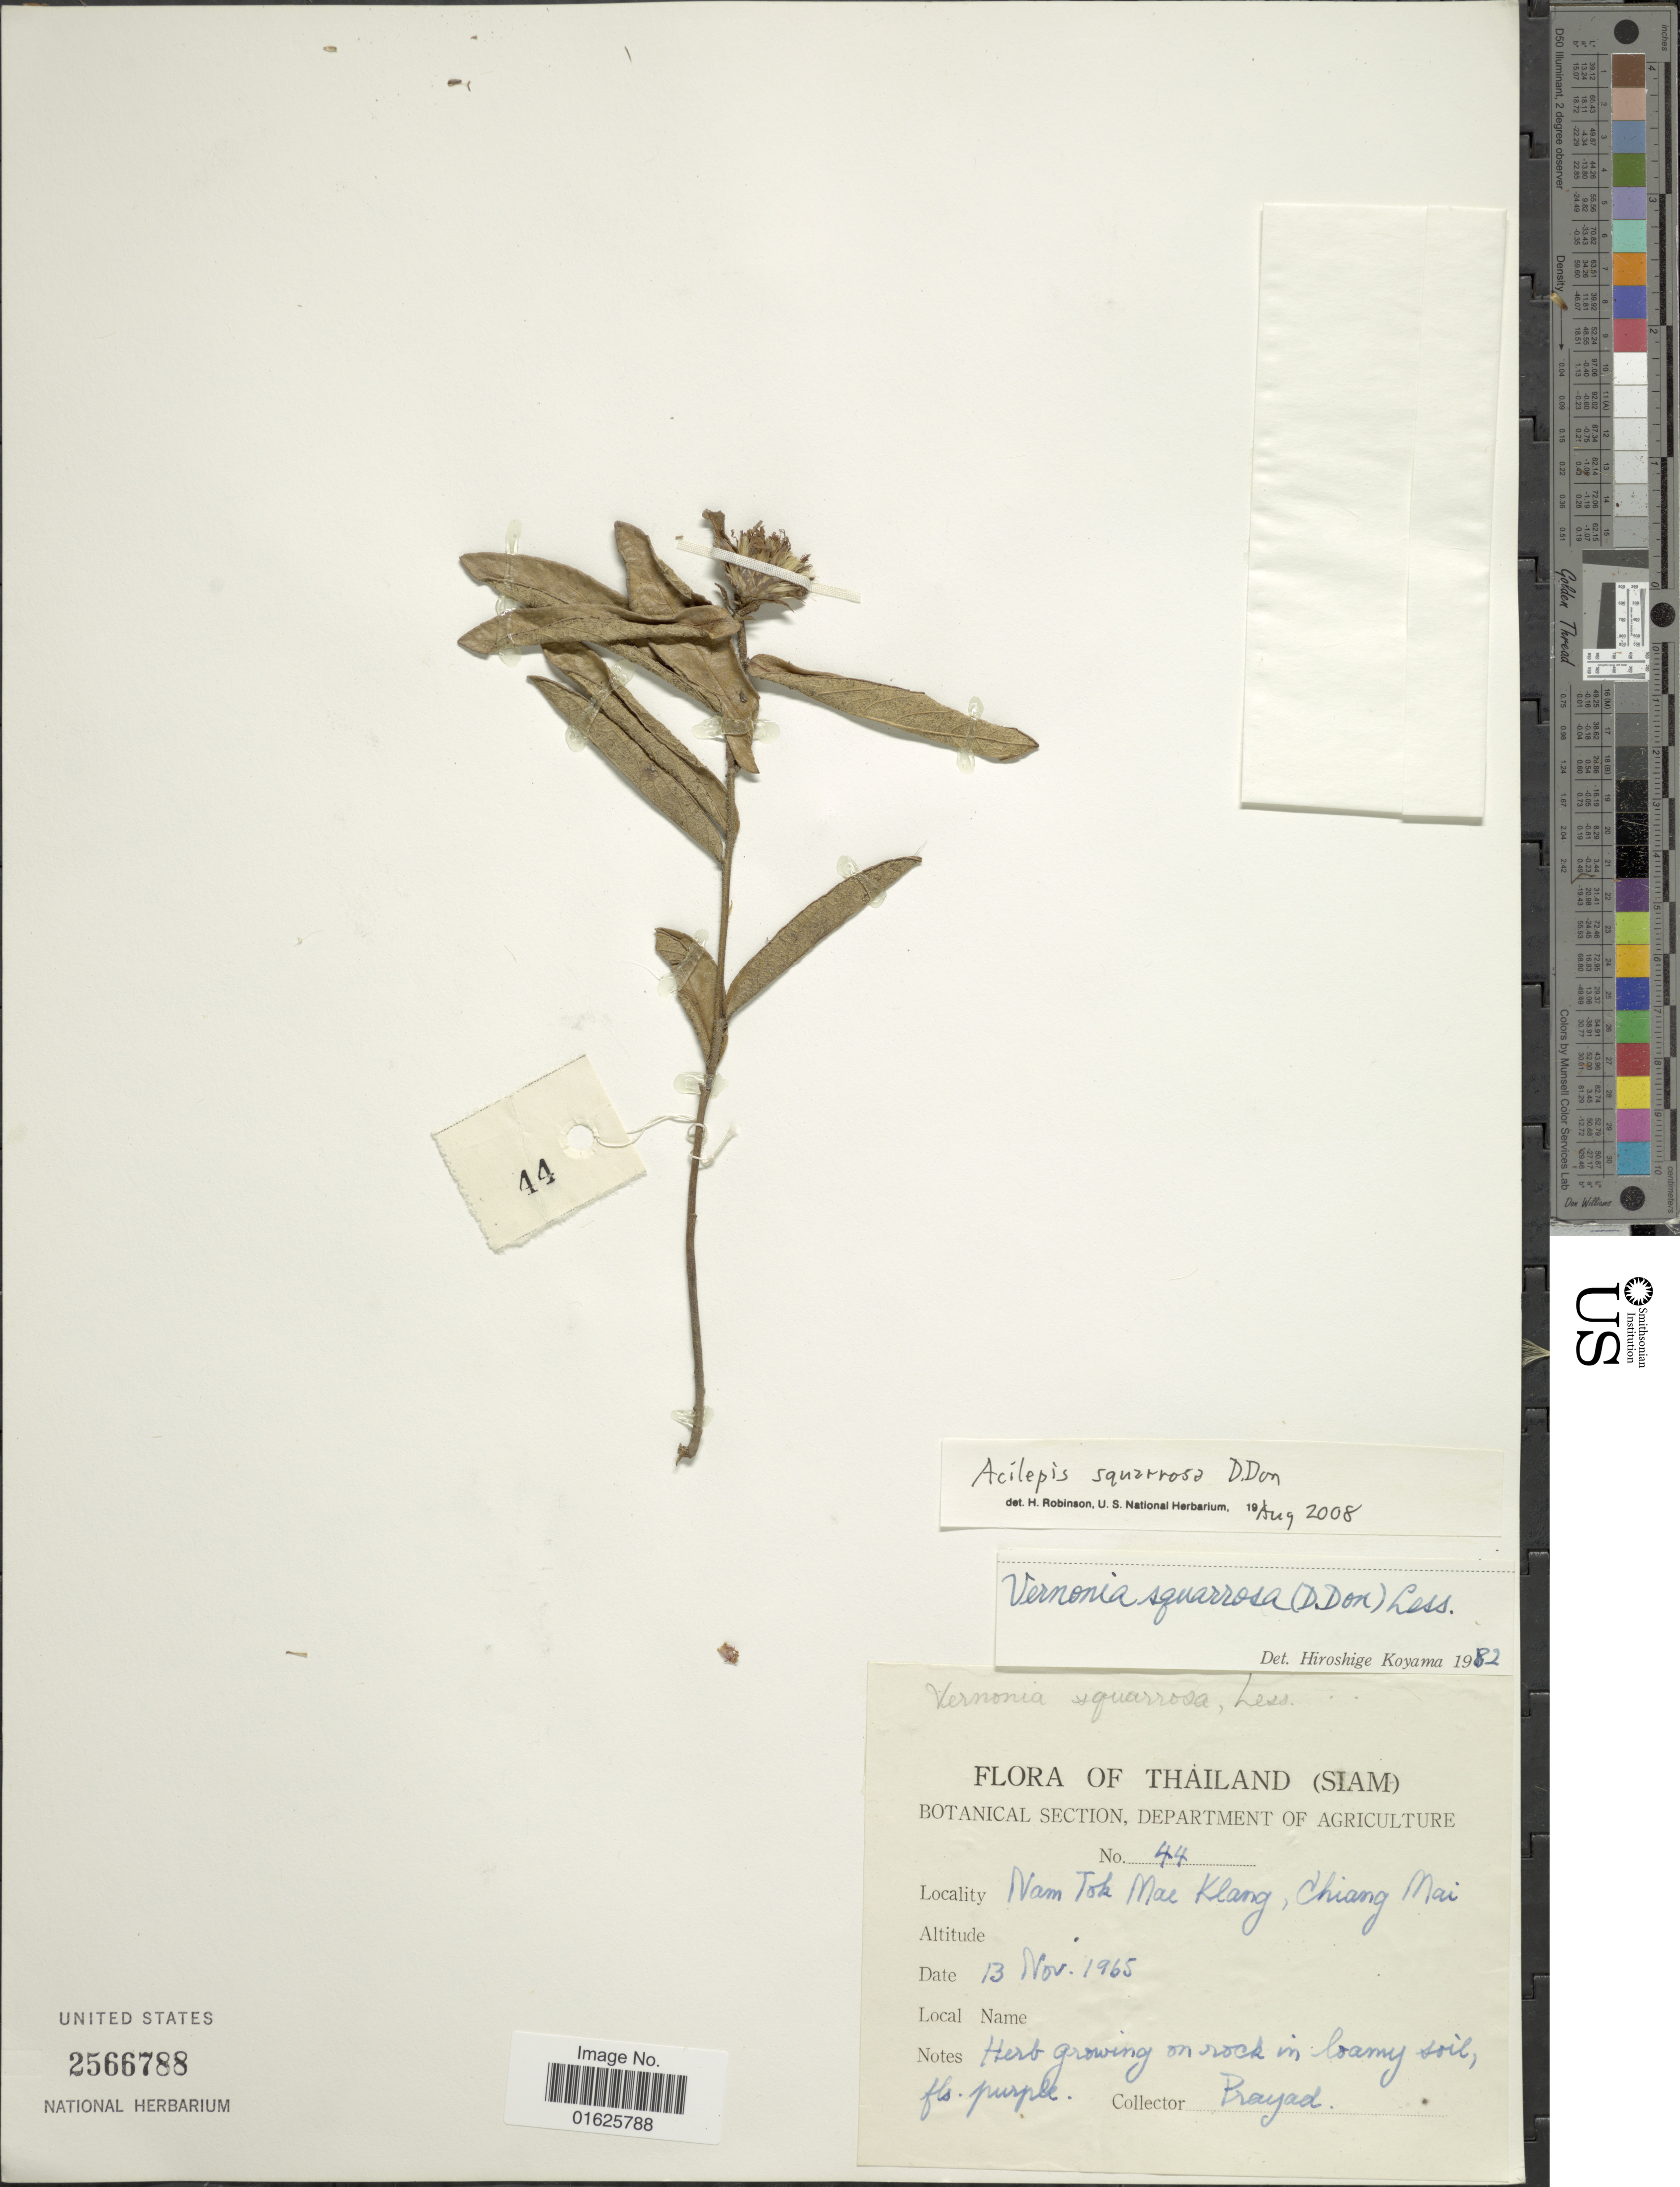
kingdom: Plantae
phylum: Tracheophyta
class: Magnoliopsida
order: Asterales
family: Asteraceae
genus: Acilepis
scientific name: Acilepis squarrosa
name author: D. Don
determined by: Robinson, H. E., (US), Smithsonian Institution - National Museum of Natural History (UNITED STATES)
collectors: Prayad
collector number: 44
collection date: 1965-11-13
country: Thailand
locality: (Siam) Nam Tok Mae Klang, Chiang Mai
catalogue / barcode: US 2566788